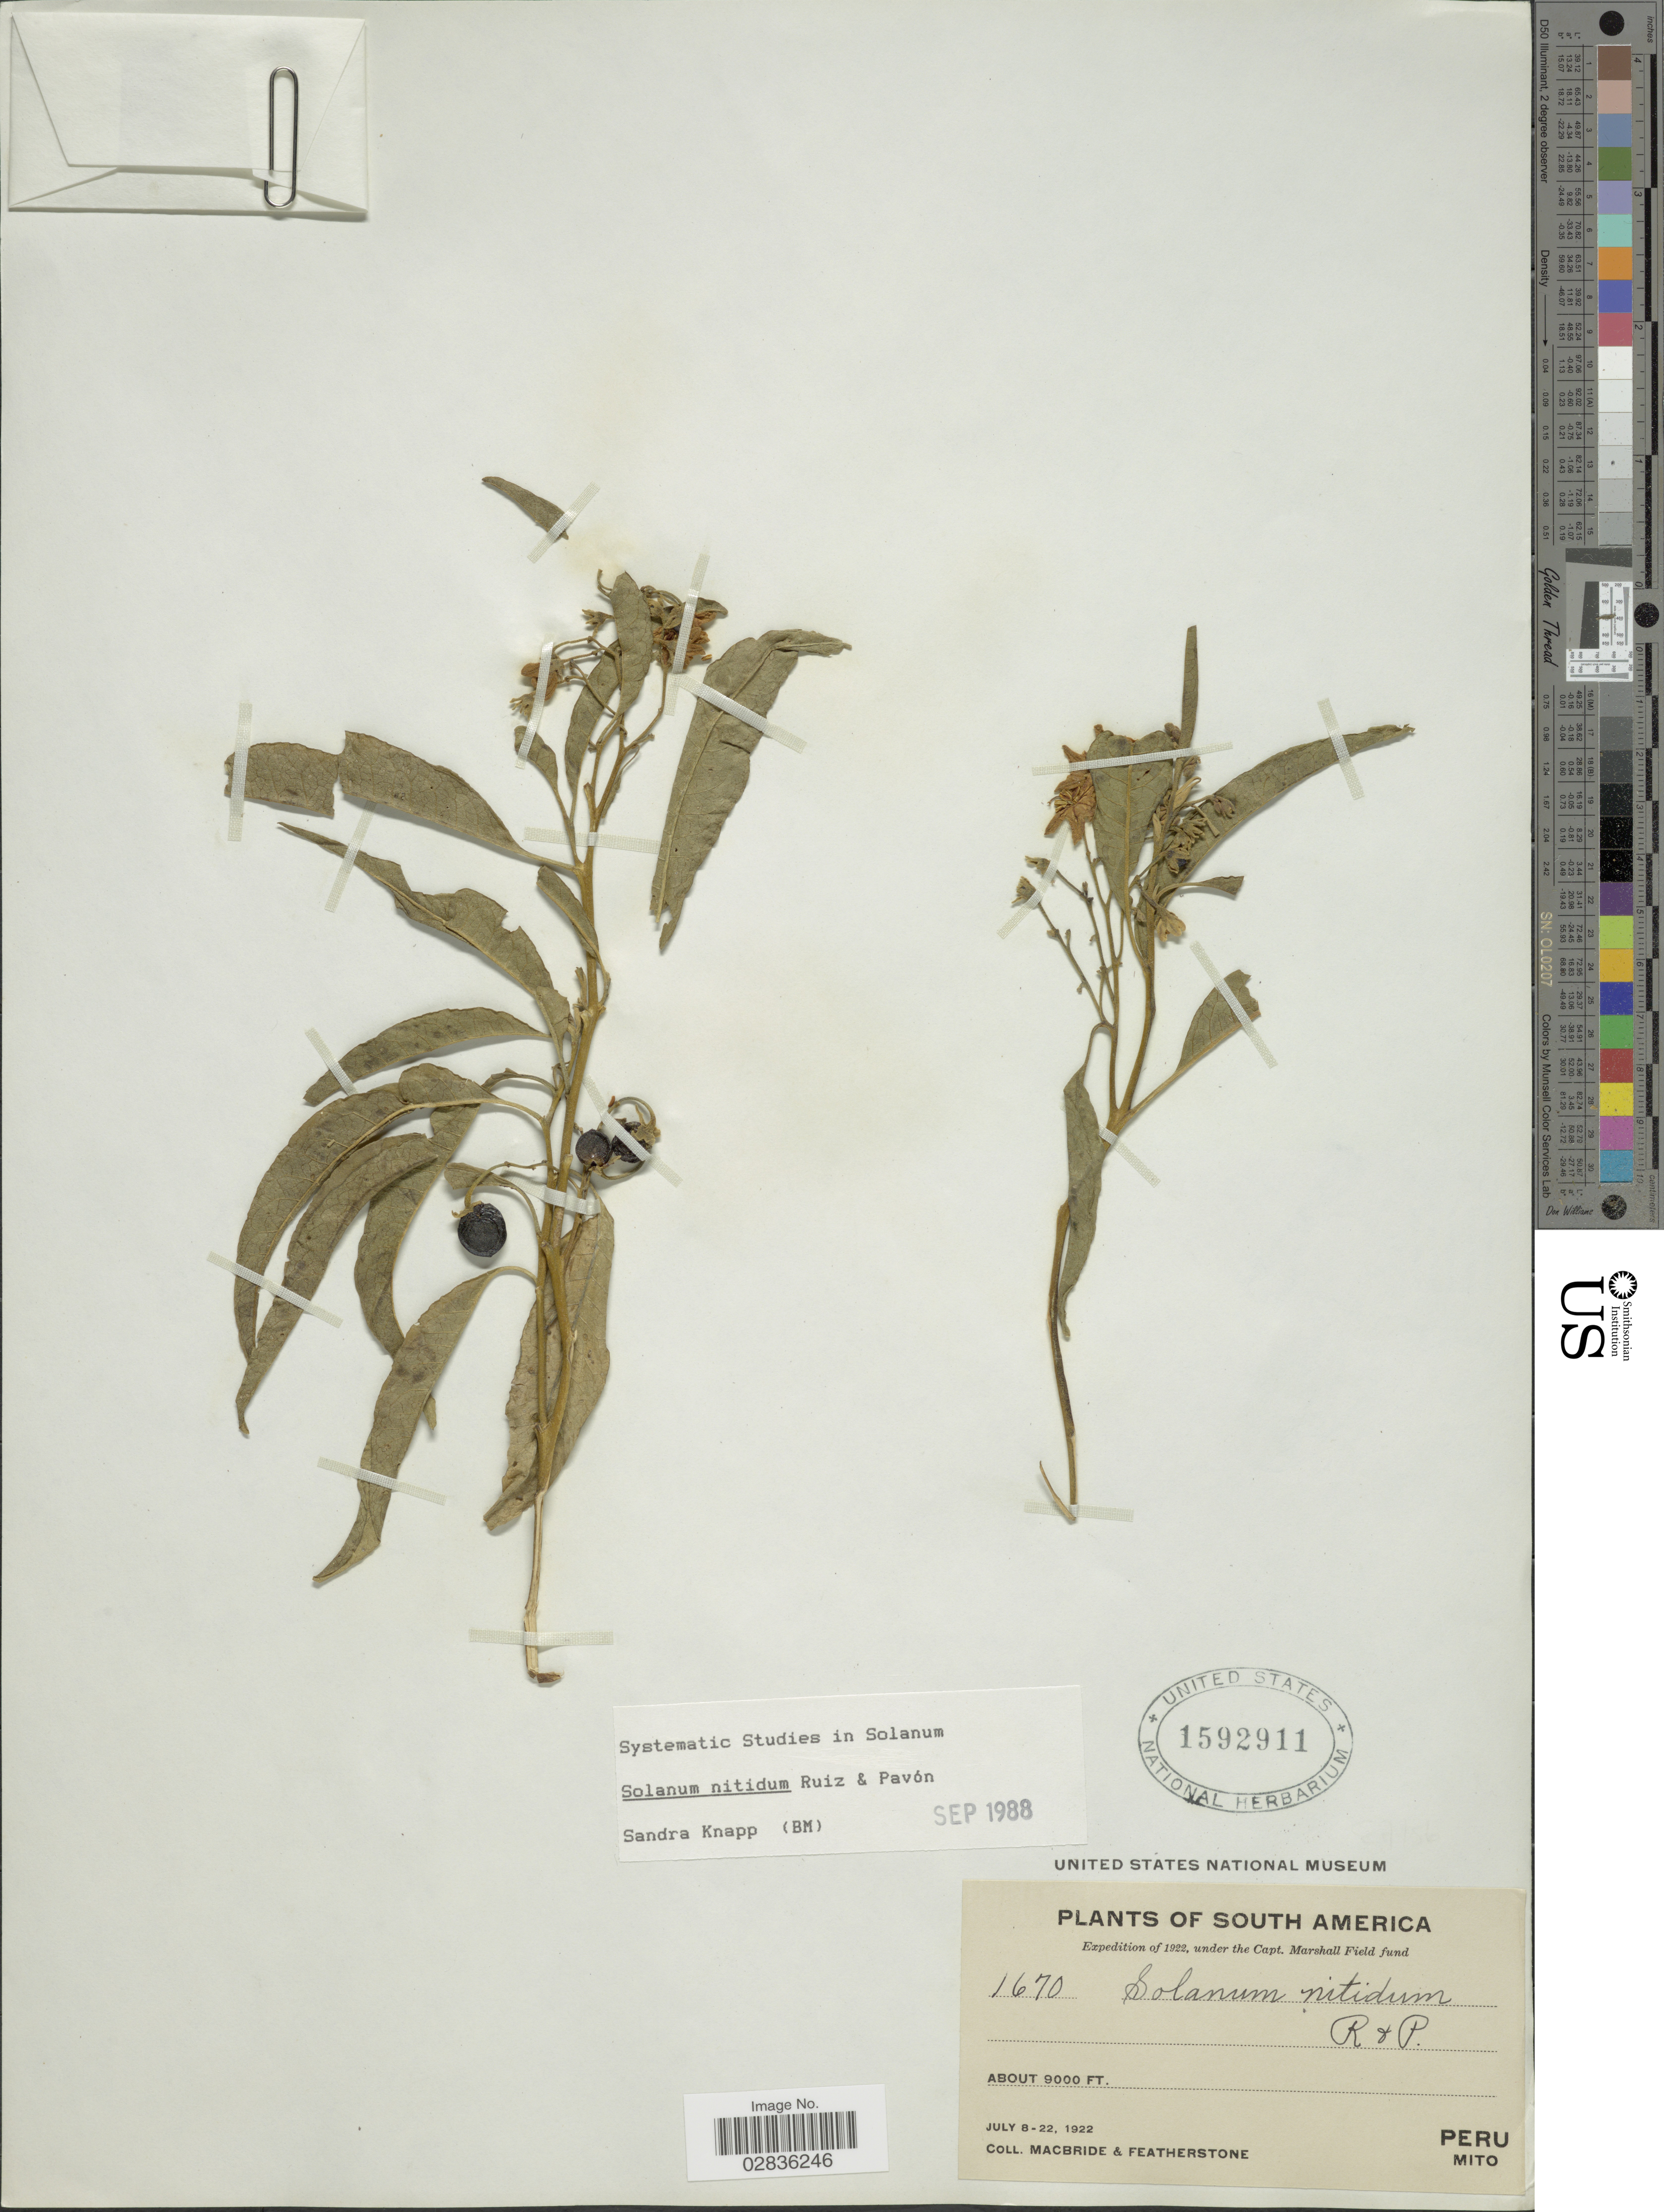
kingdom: Plantae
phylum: Tracheophyta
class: Magnoliopsida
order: Solanales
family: Solanaceae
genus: Solanum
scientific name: Solanum nitidum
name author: Ruiz & Pav.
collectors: Macbride, -- & -. Featherstone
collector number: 1670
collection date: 1922-07-08/1922-07-22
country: Peru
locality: Mito.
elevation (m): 2743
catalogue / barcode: US 1592911